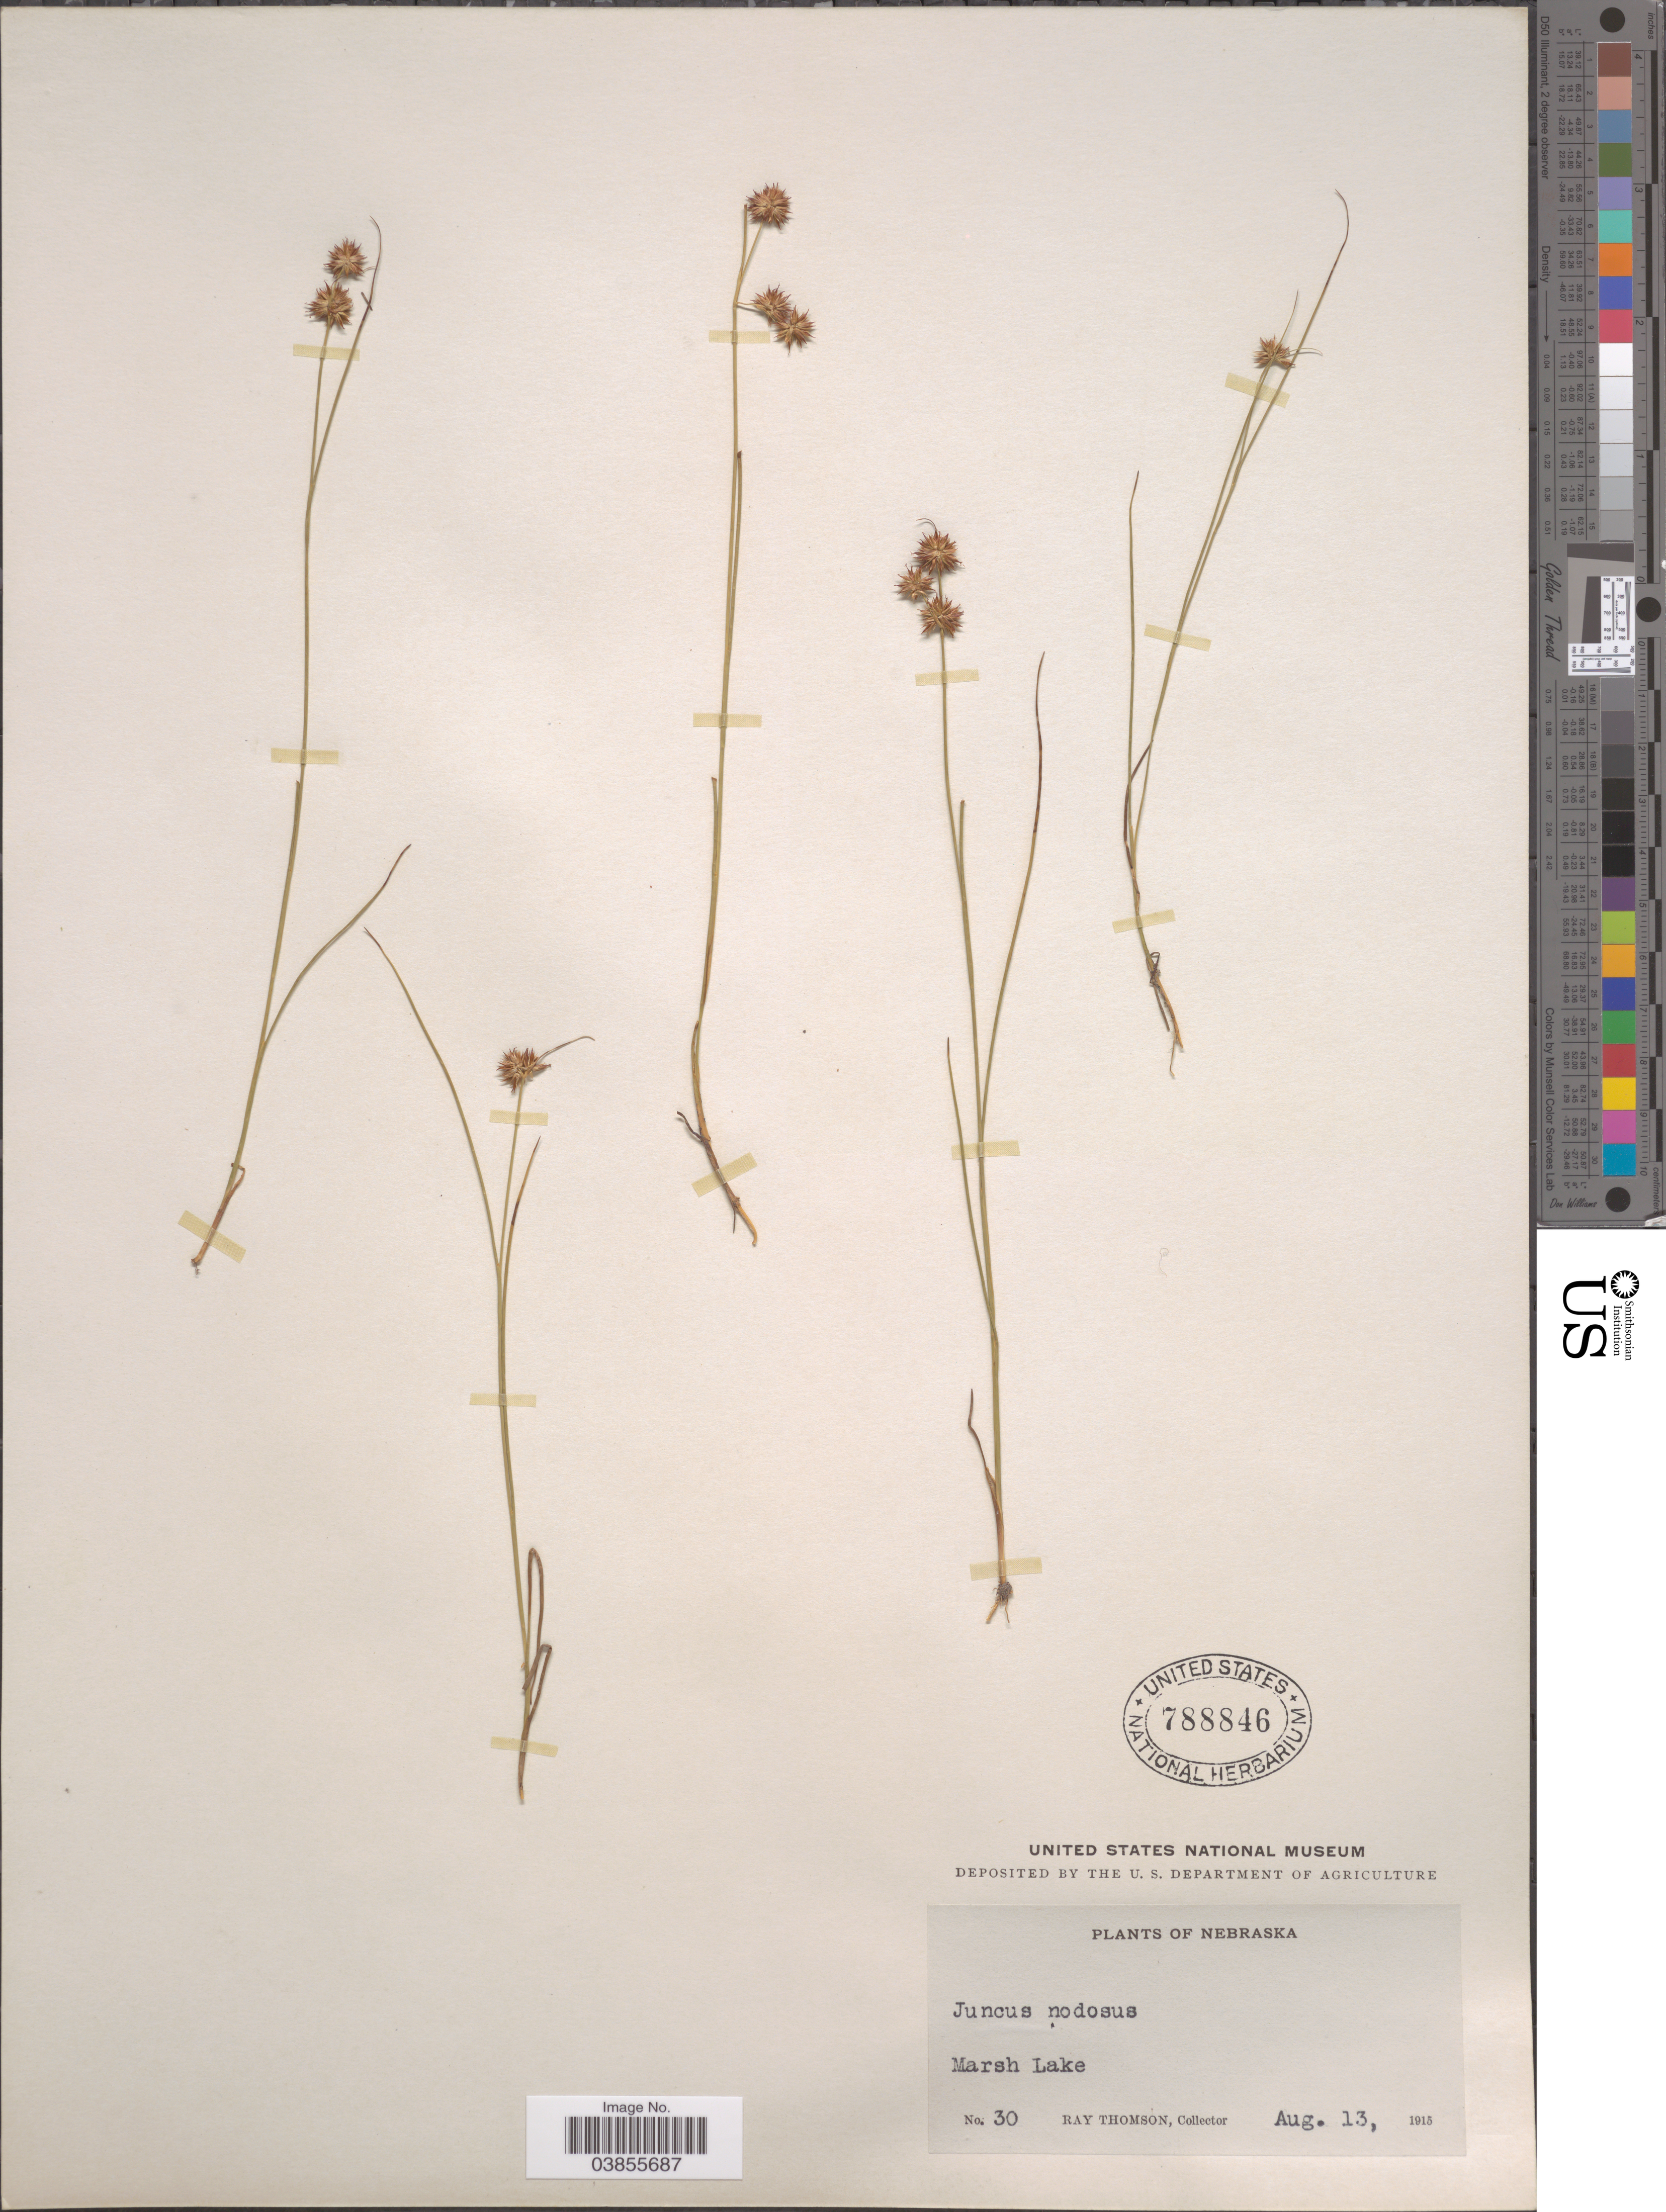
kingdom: Plantae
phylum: Tracheophyta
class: Liliopsida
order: Poales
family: Juncaceae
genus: Juncus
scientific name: Juncus nodosus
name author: L.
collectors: R. Thomson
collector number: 30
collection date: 1915-08-13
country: United States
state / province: Nebraska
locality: Marsh Lake.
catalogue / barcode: US 788846